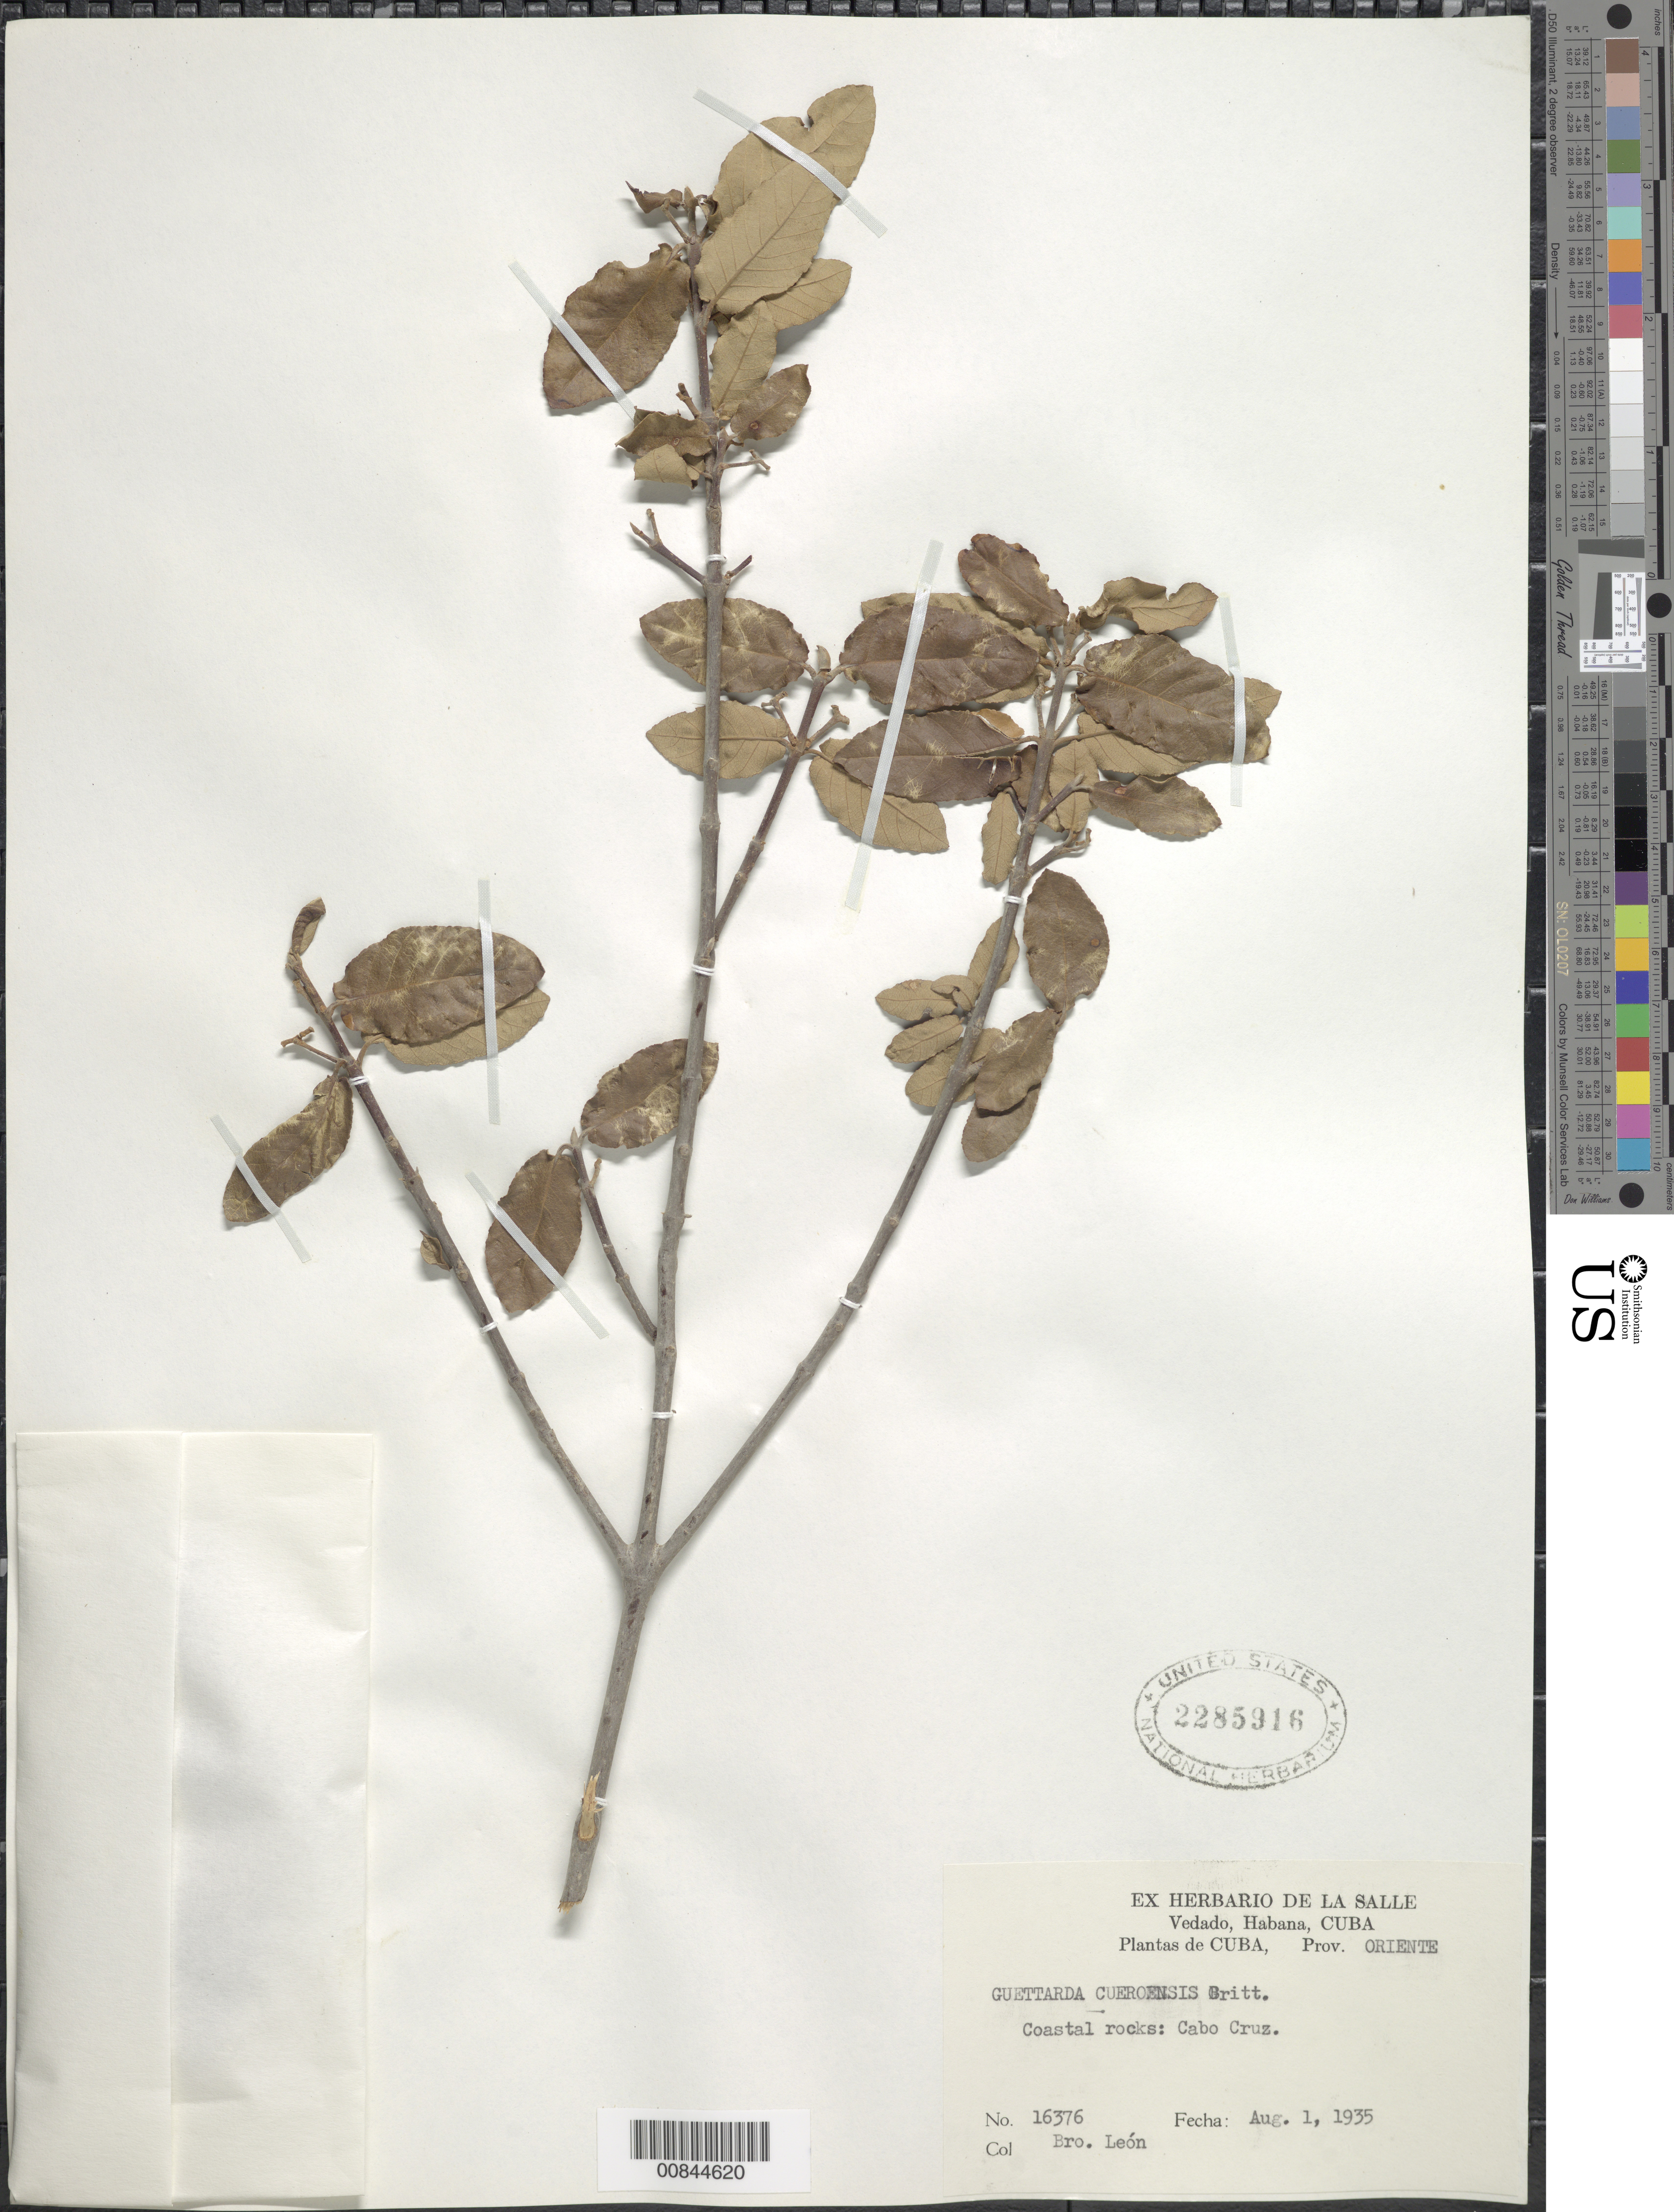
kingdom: Plantae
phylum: Tracheophyta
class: Magnoliopsida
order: Gentianales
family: Rubiaceae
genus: Guettarda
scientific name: Guettarda cueroensis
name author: Britton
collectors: Bro. León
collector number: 16376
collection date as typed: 01 Aug 1935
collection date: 1935-08-01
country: Cuba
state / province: Oriente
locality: Cabo Cruz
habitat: Coastal rocks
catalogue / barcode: US 2285916